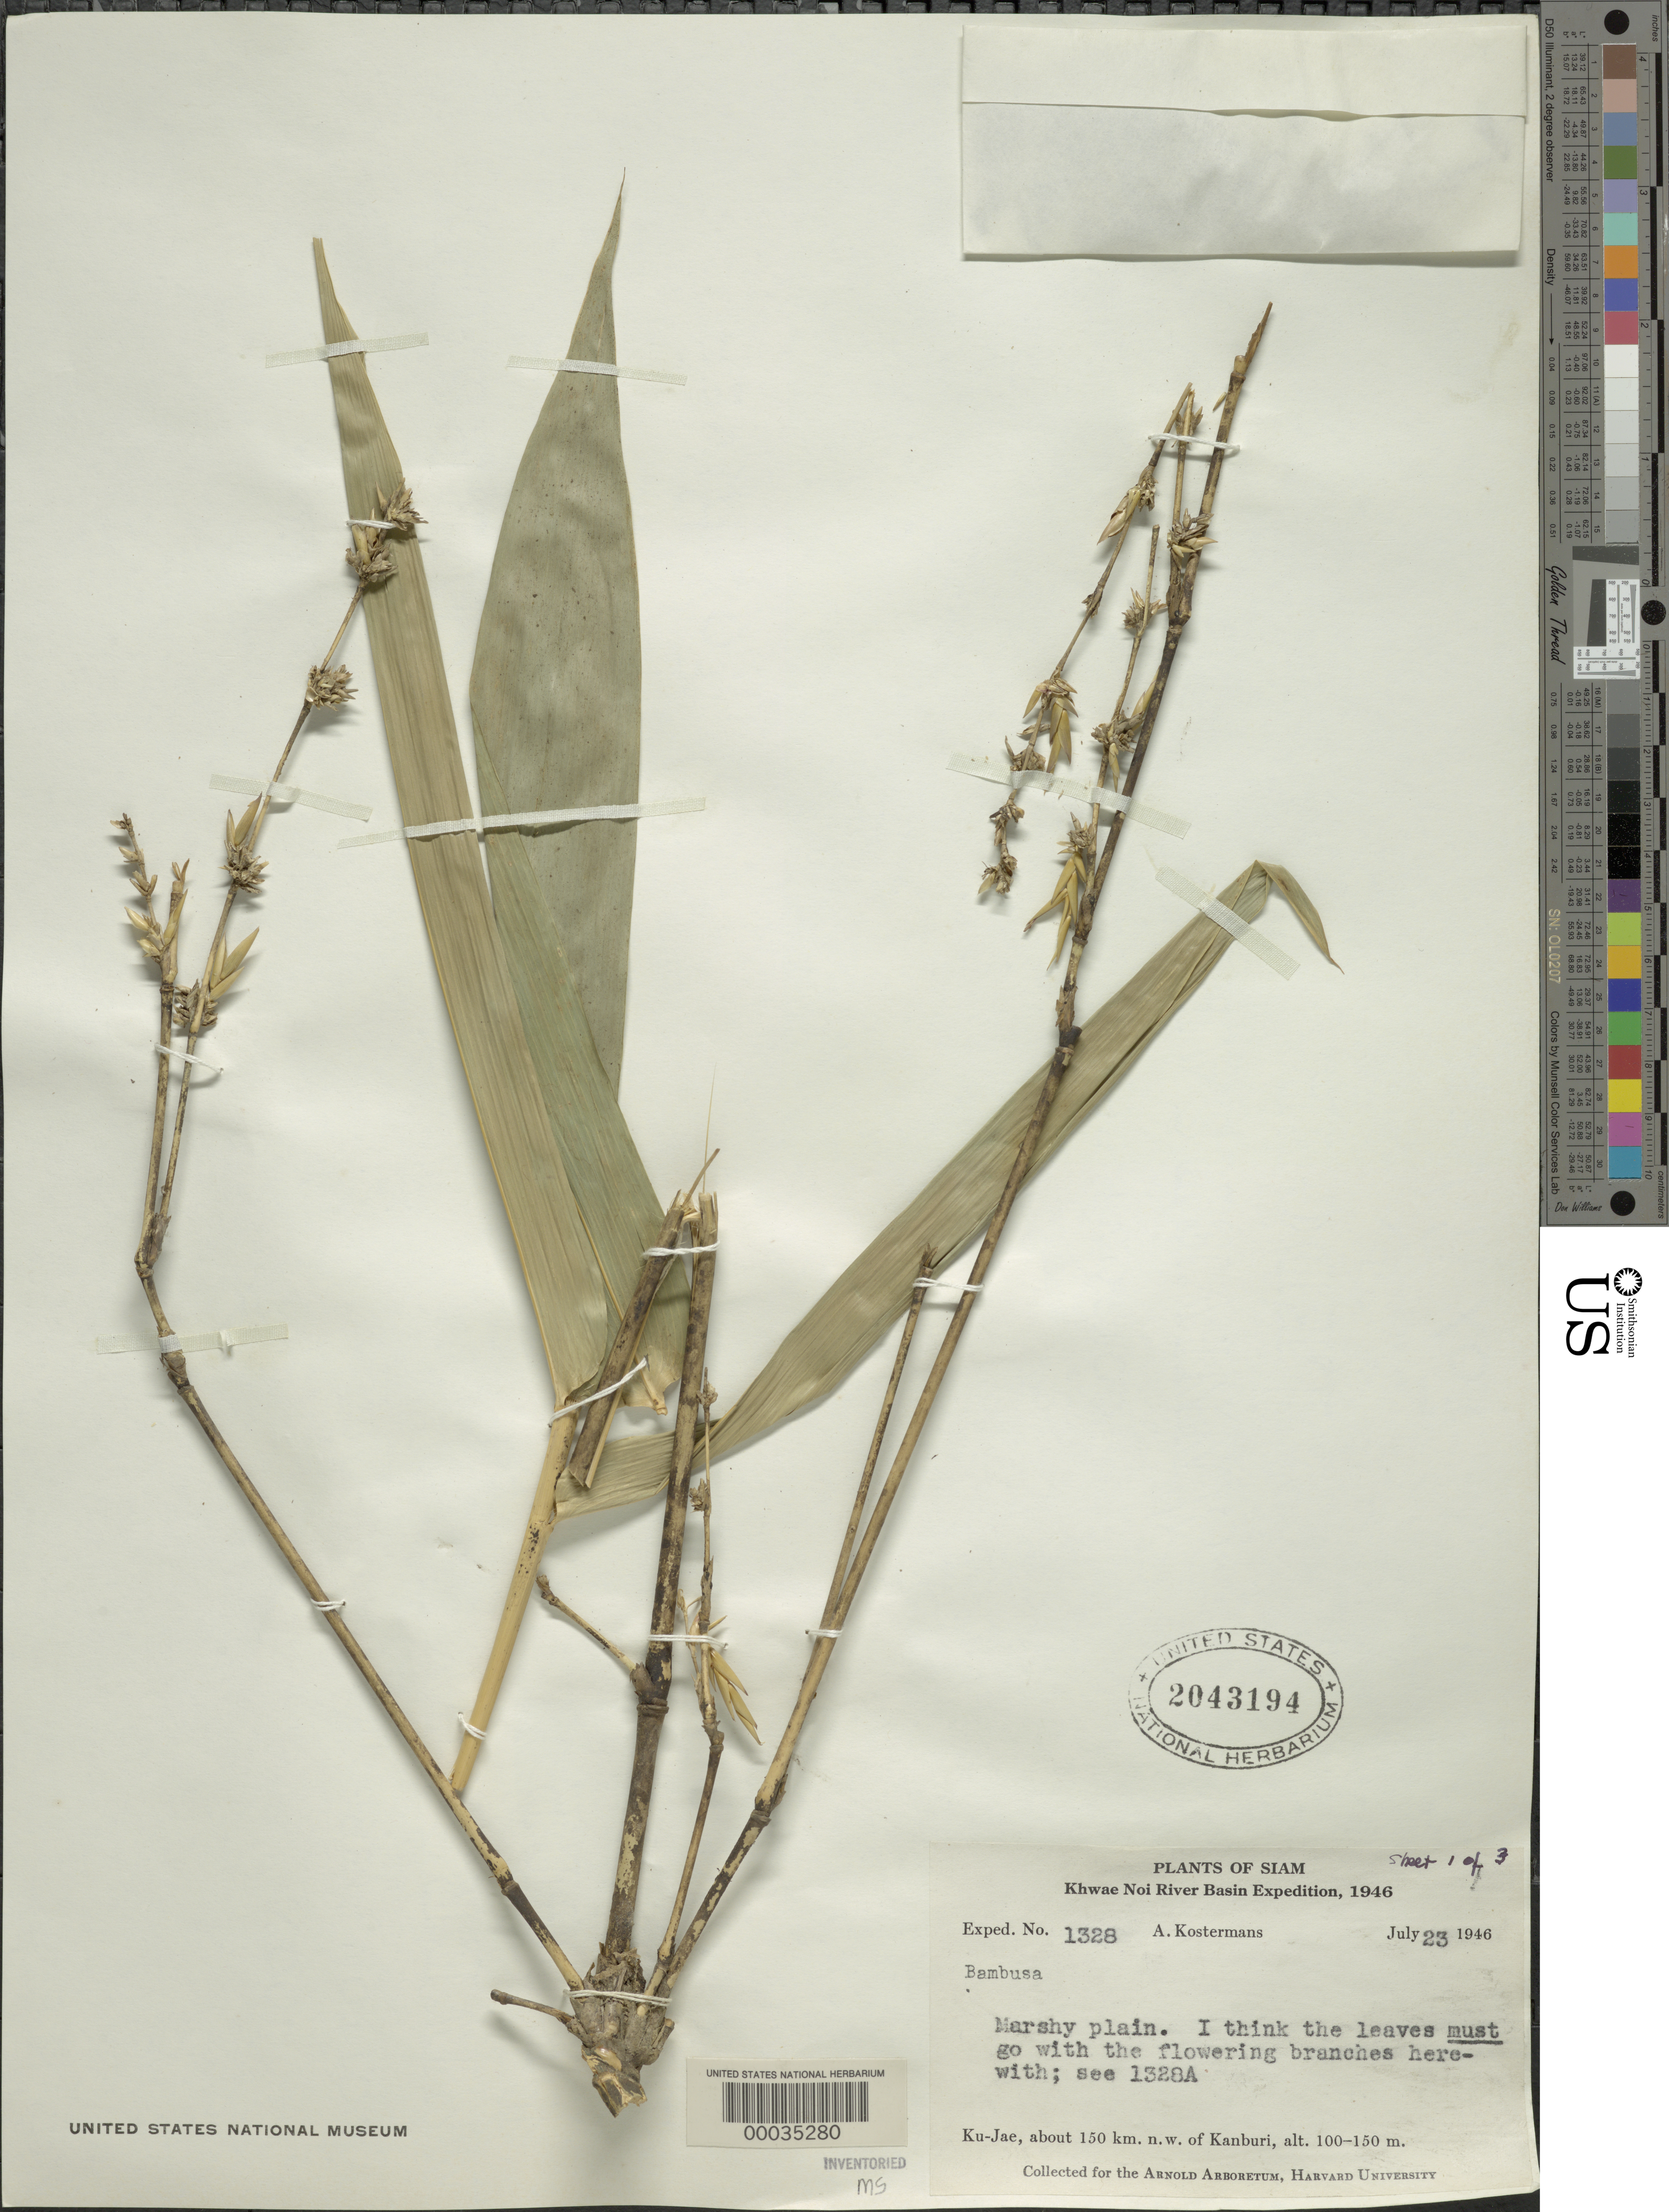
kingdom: Plantae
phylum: Tracheophyta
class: Liliopsida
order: Poales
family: Poaceae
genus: Bambusa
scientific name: Bambusa sp.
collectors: A. J. G. Kostermans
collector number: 1328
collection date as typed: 23 Jul 1946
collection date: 1946-07-23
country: Thailand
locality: Plants of siam, ku-jae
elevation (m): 100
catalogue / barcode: US 2043194